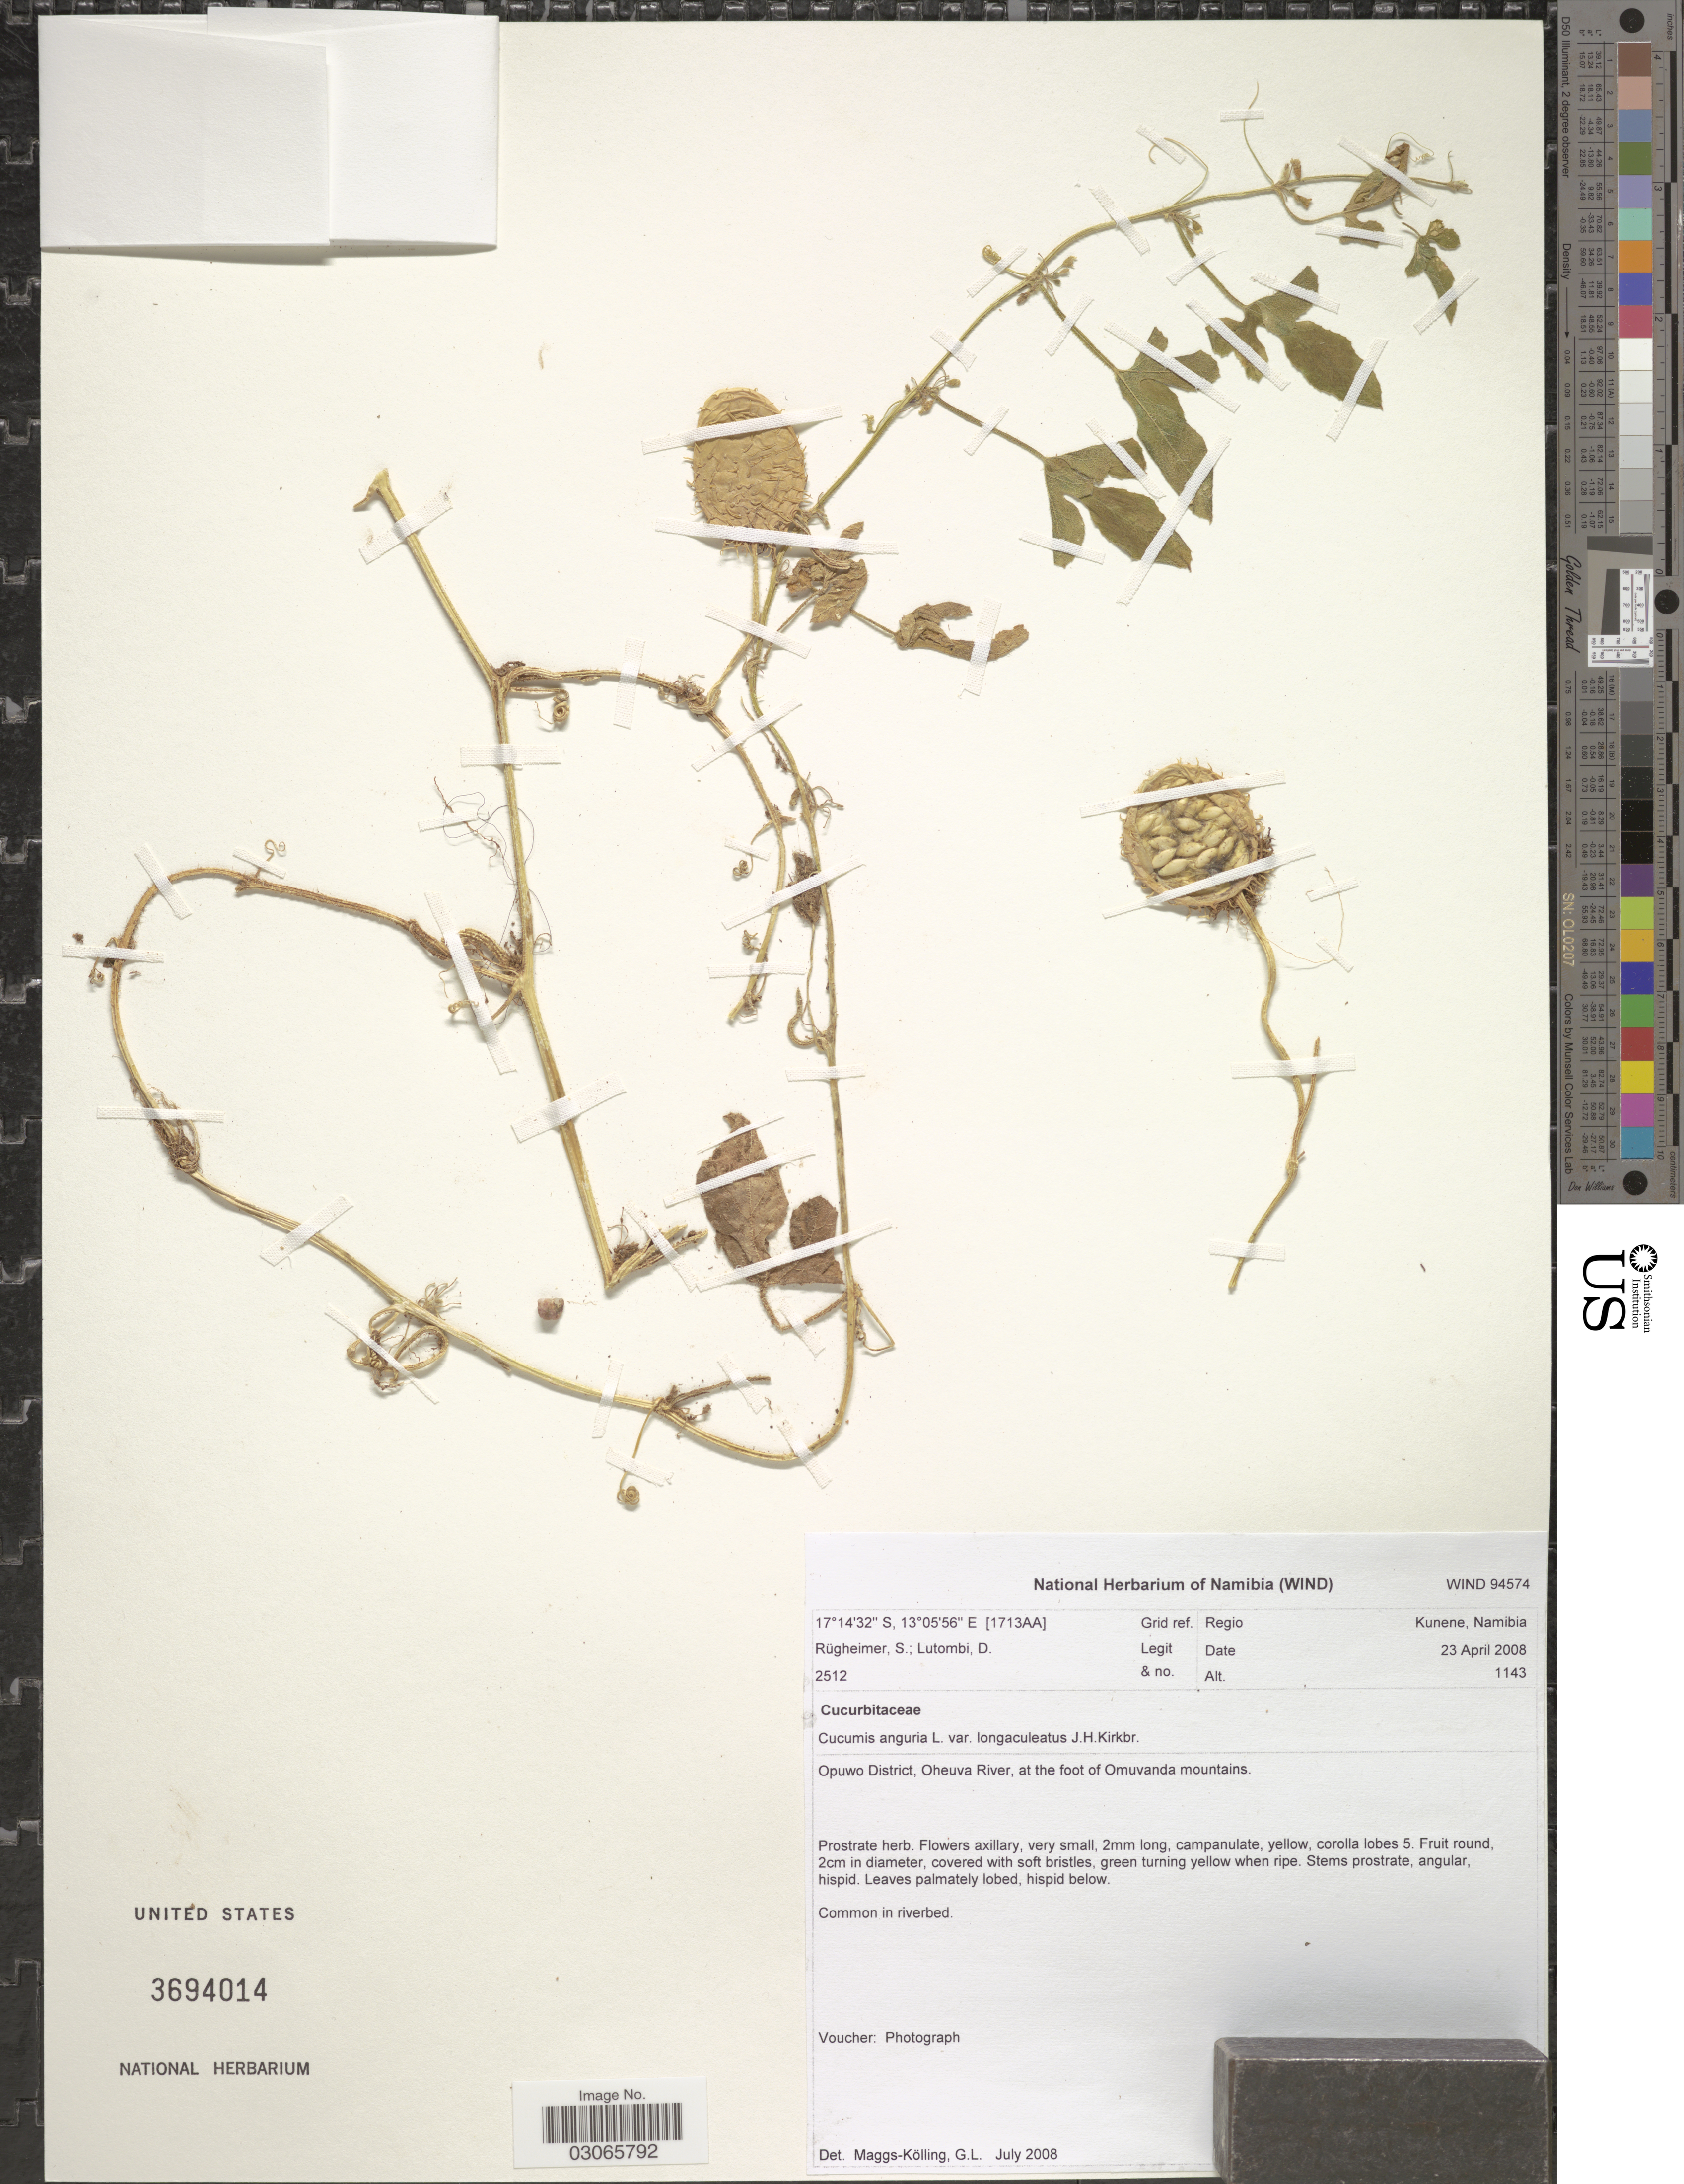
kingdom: Plantae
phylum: Tracheophyta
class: Magnoliopsida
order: Cucurbitales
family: Cucurbitaceae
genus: Cucumis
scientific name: Cucumis anguria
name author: L.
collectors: S. Rugheimer & D. Lutombi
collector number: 2512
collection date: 2008-04-23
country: Namibia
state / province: Kunene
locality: Opuwo District, Oheuva River, at the foot of Omuvanda mountains. Grid ref. [1713AA].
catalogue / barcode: US 3694014